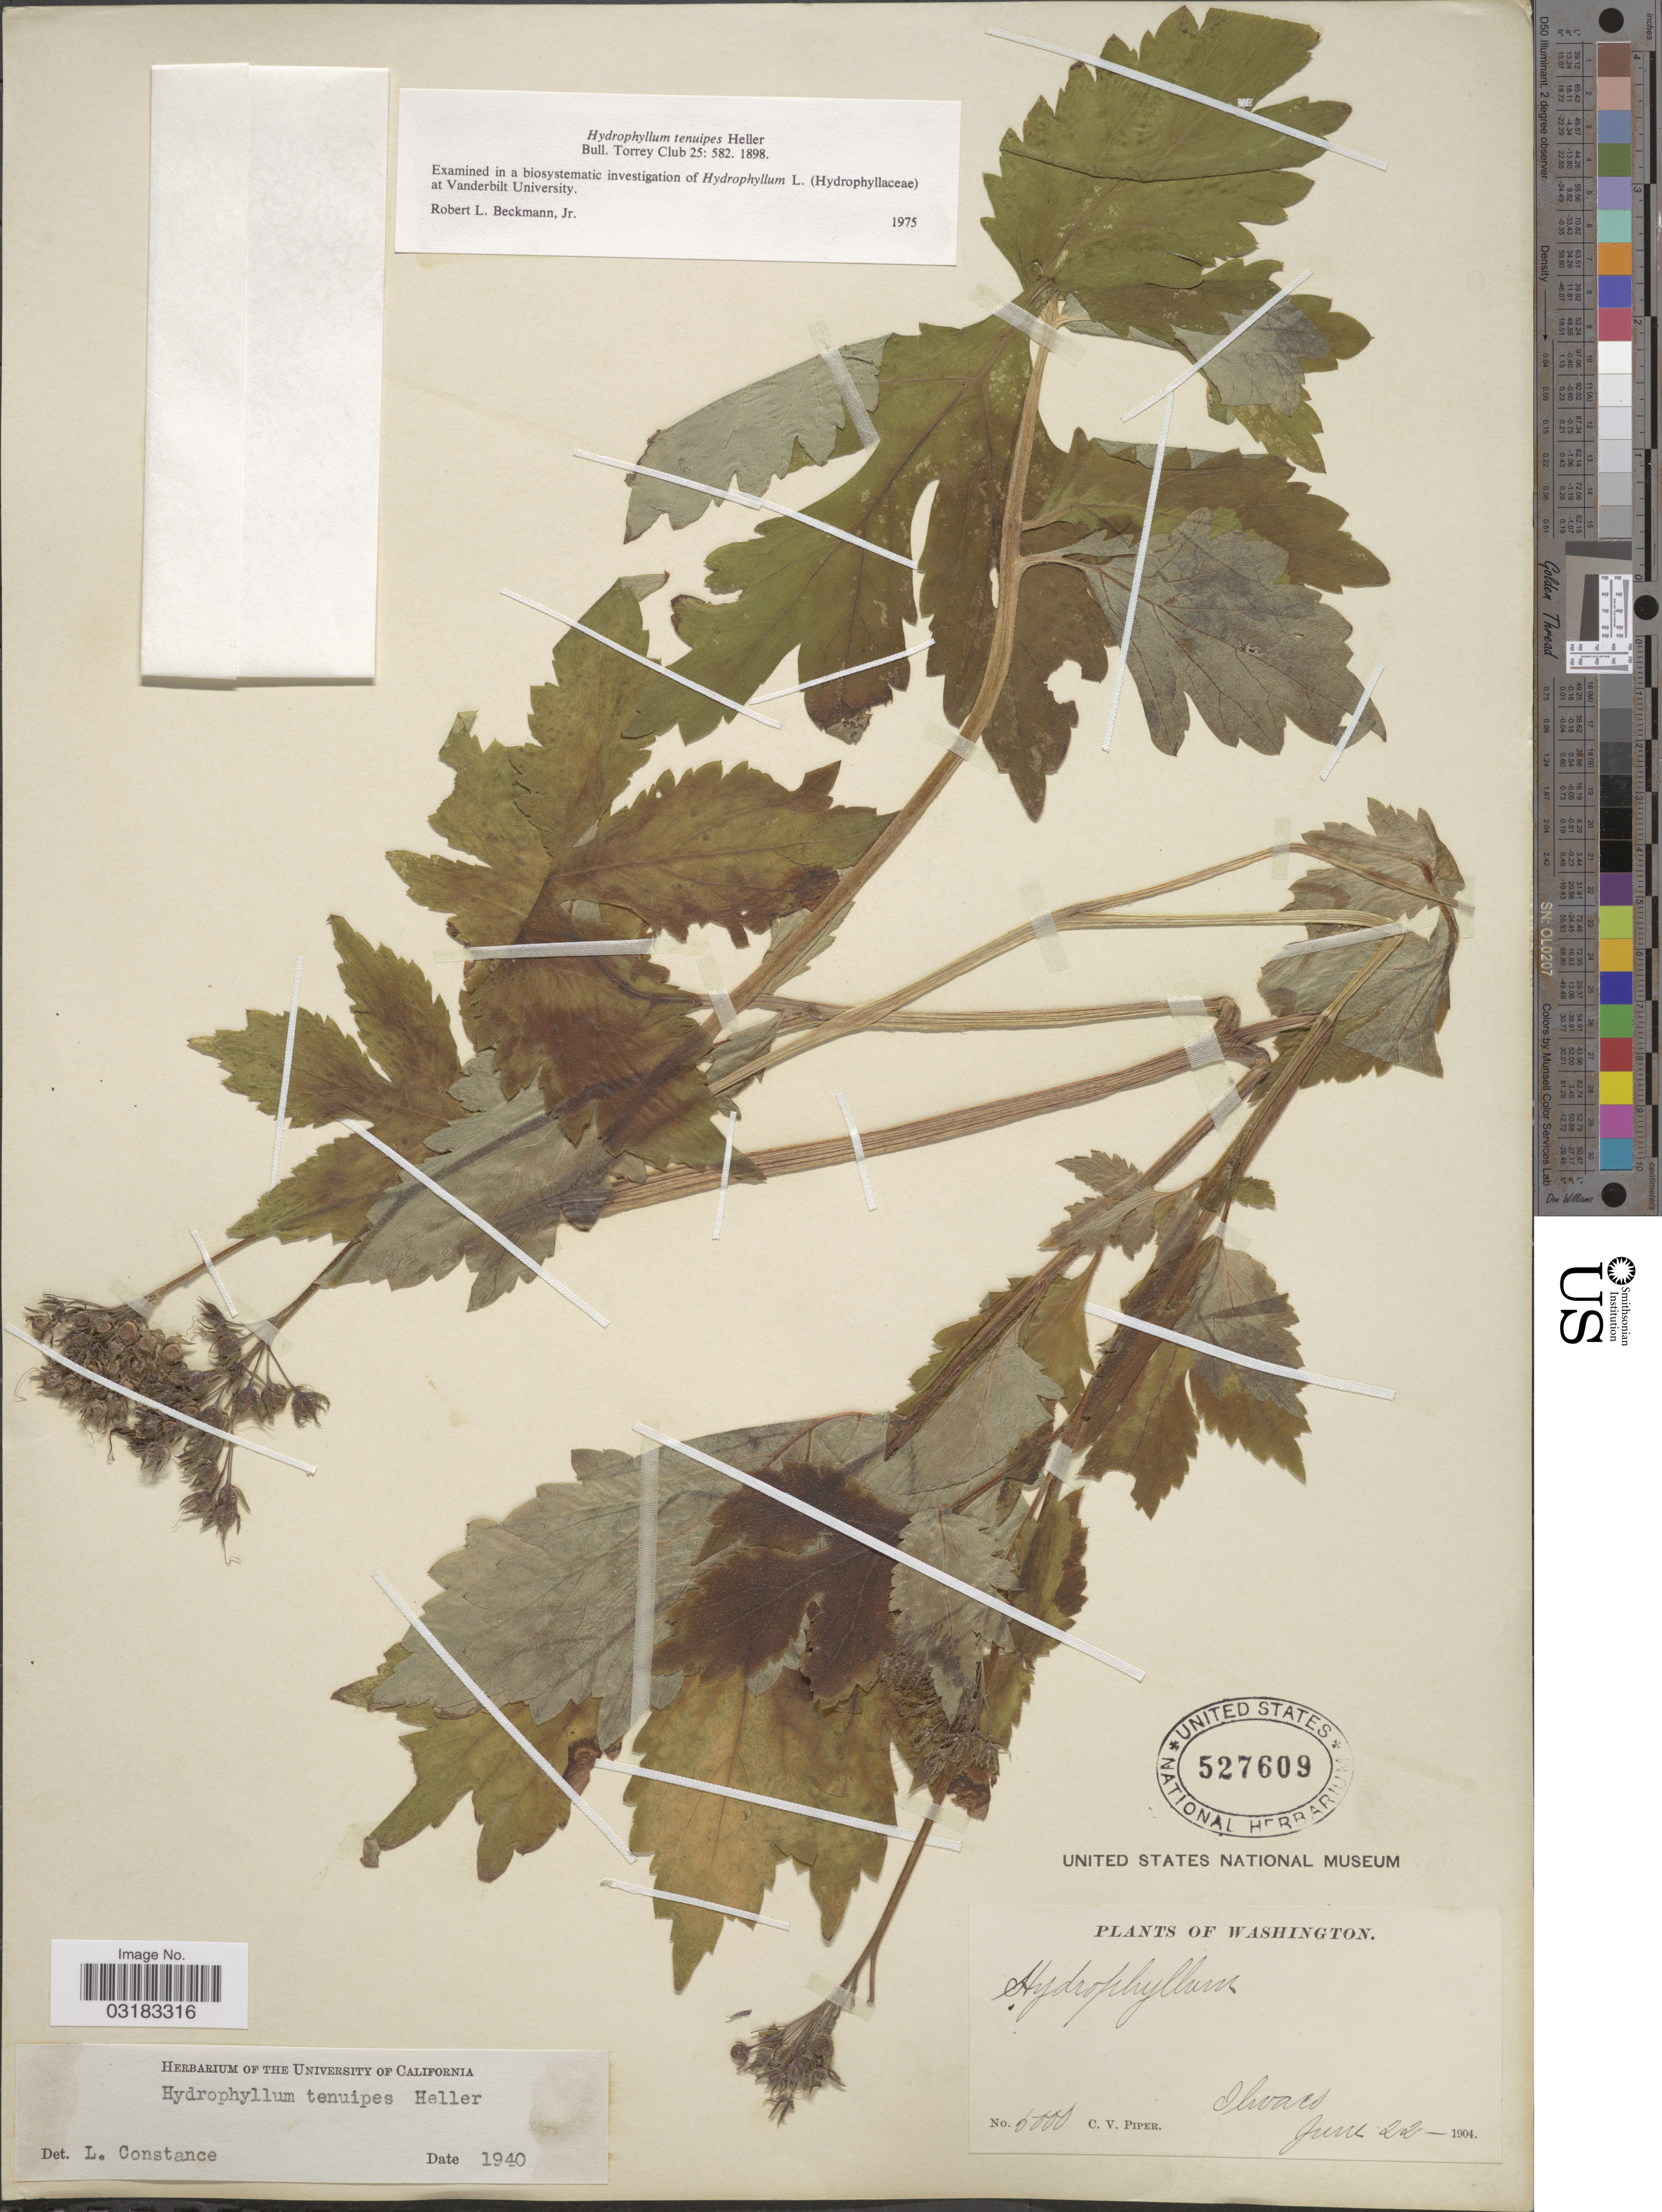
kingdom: Plantae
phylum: Tracheophyta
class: Magnoliopsida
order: Boraginales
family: Hydrophyllaceae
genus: Hydrophyllum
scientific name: Hydrophyllum tenuipes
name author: A. Heller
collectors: C. V. Piper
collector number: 5000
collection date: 1904-06-22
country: United States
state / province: Washington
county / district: Pacific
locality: Ilwaco.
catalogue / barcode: US 527609